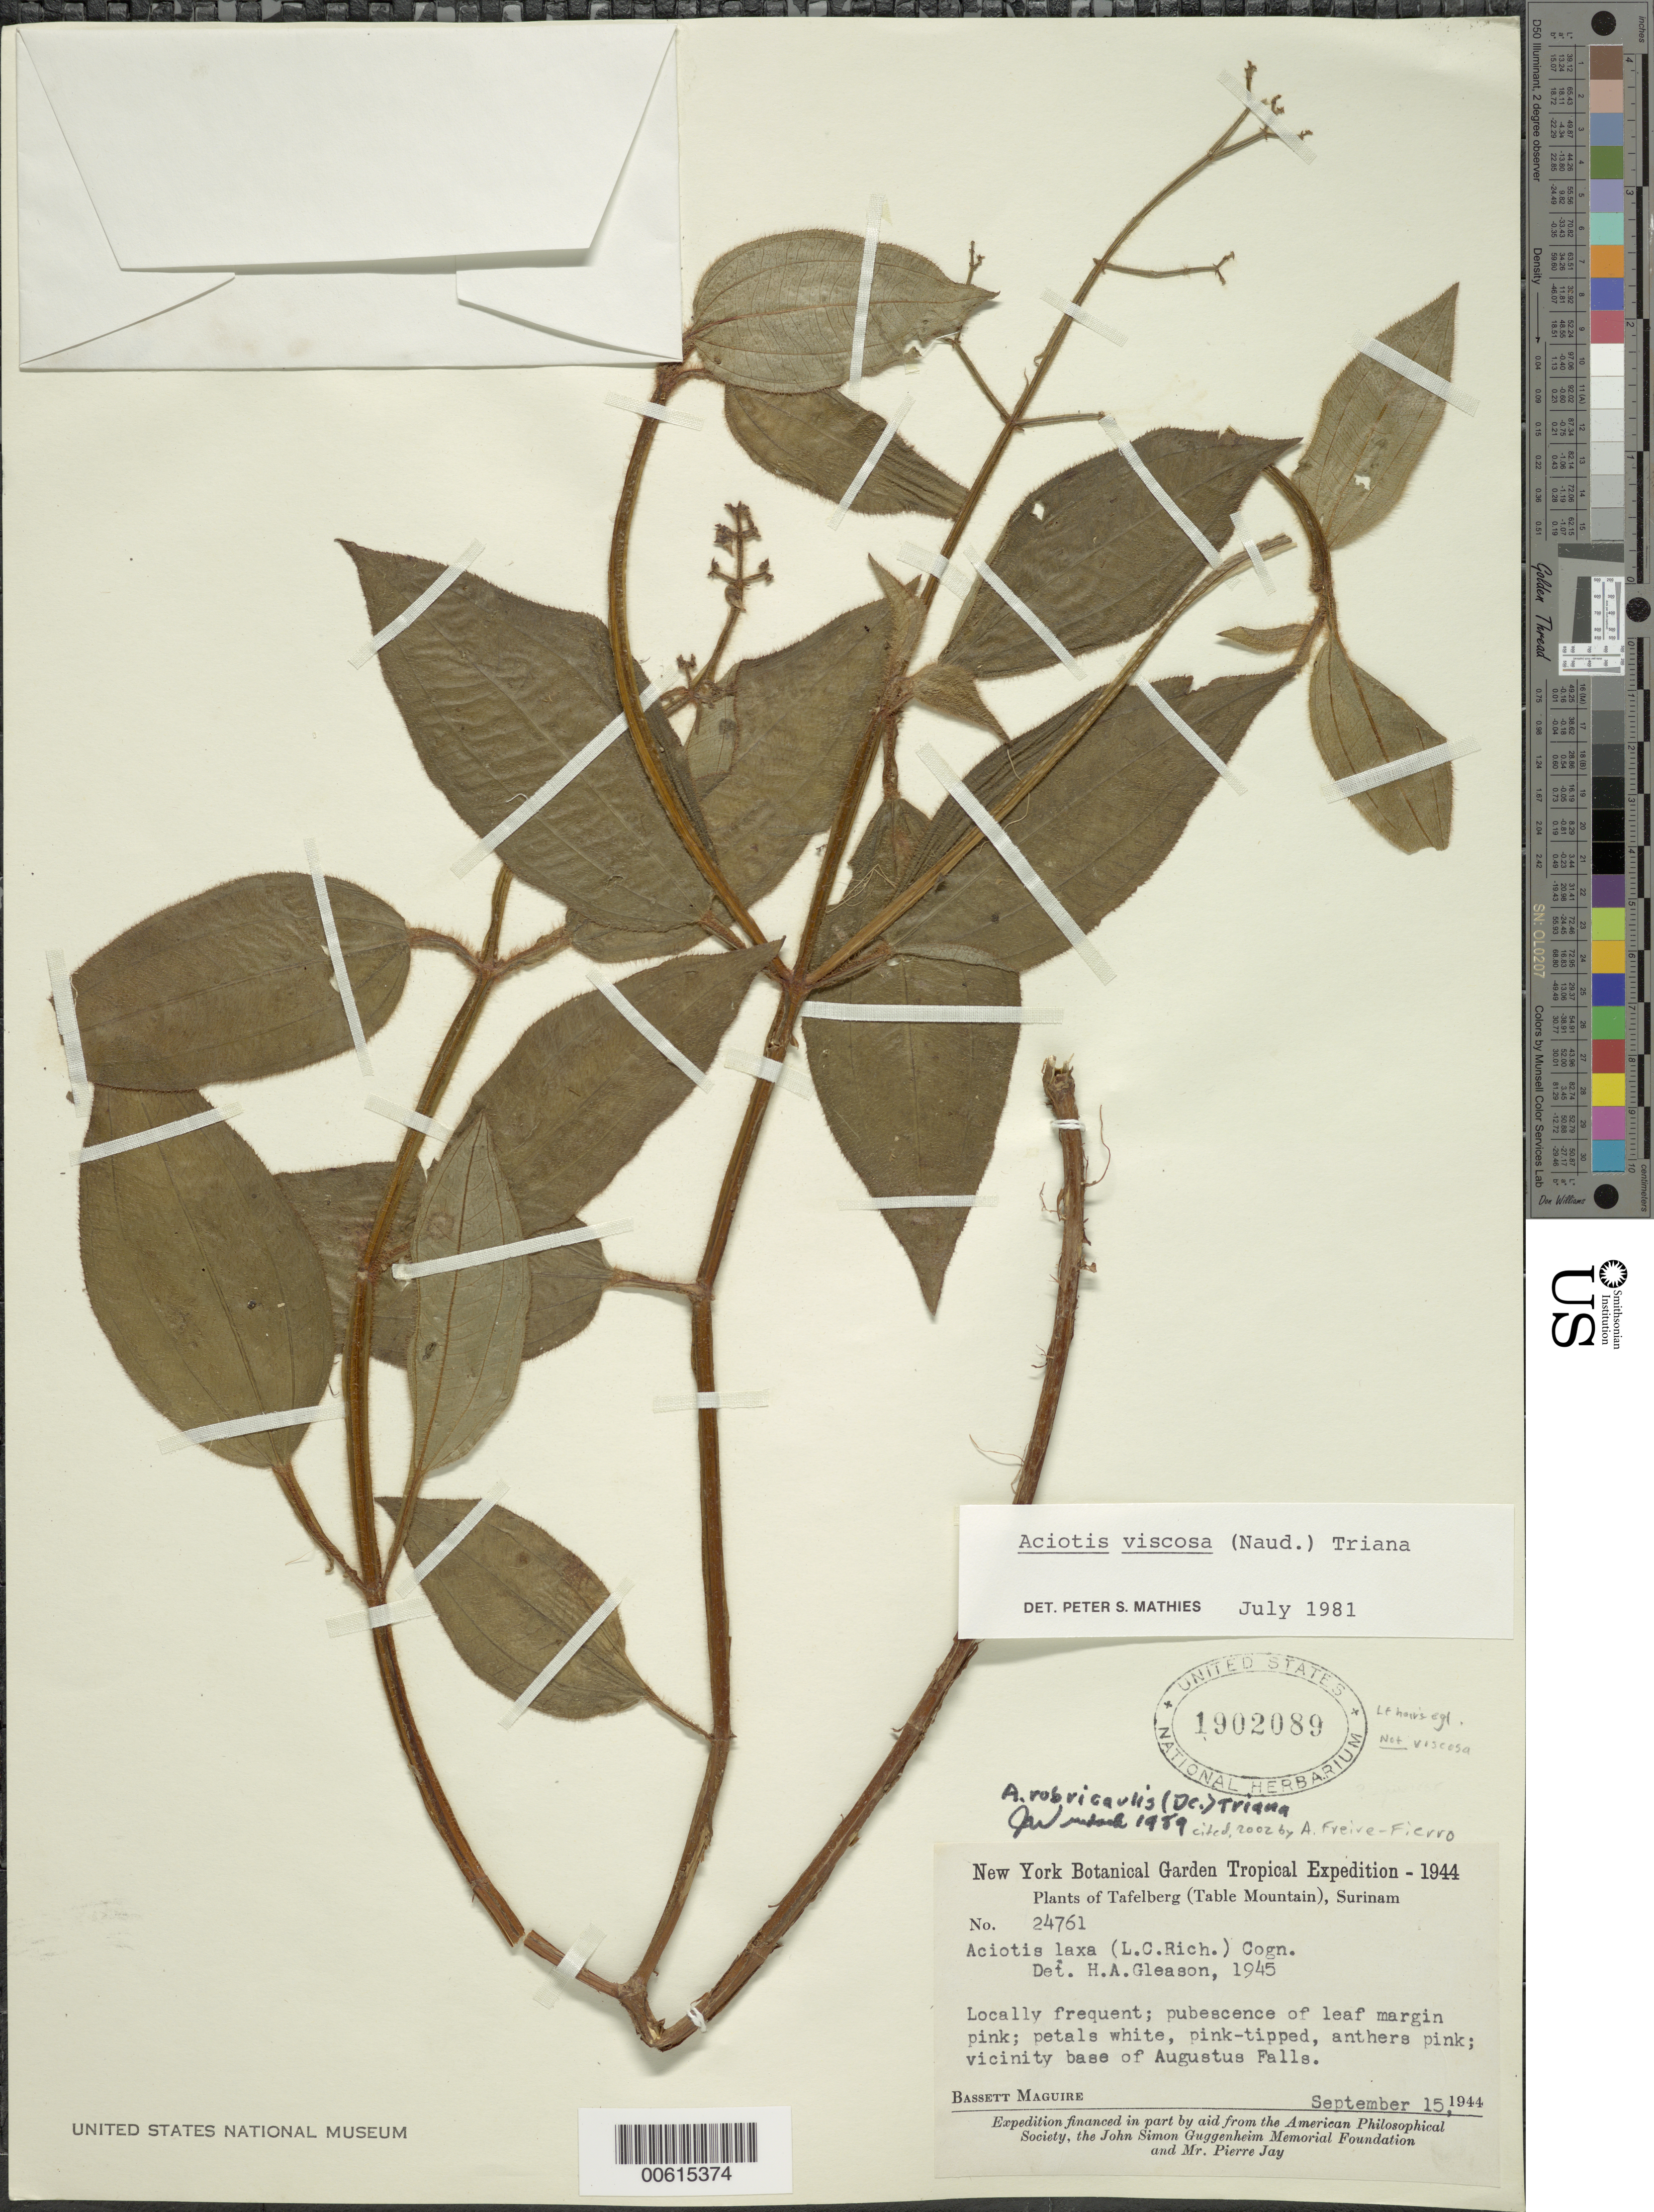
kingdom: Plantae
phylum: Tracheophyta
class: Magnoliopsida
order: Myrtales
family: Melastomataceae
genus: Aciotis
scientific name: Aciotis rubricaulis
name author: (Mart. ex DC.) Triana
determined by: Wurdack, John J., (US), US (UNITED STATES)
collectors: B. Maguire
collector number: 24761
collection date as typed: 15-Sep-44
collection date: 1944-09-15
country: Suriname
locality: Tafelberg (Table Mountain), Augustus Falls, vic base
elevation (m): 390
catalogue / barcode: US 1902089